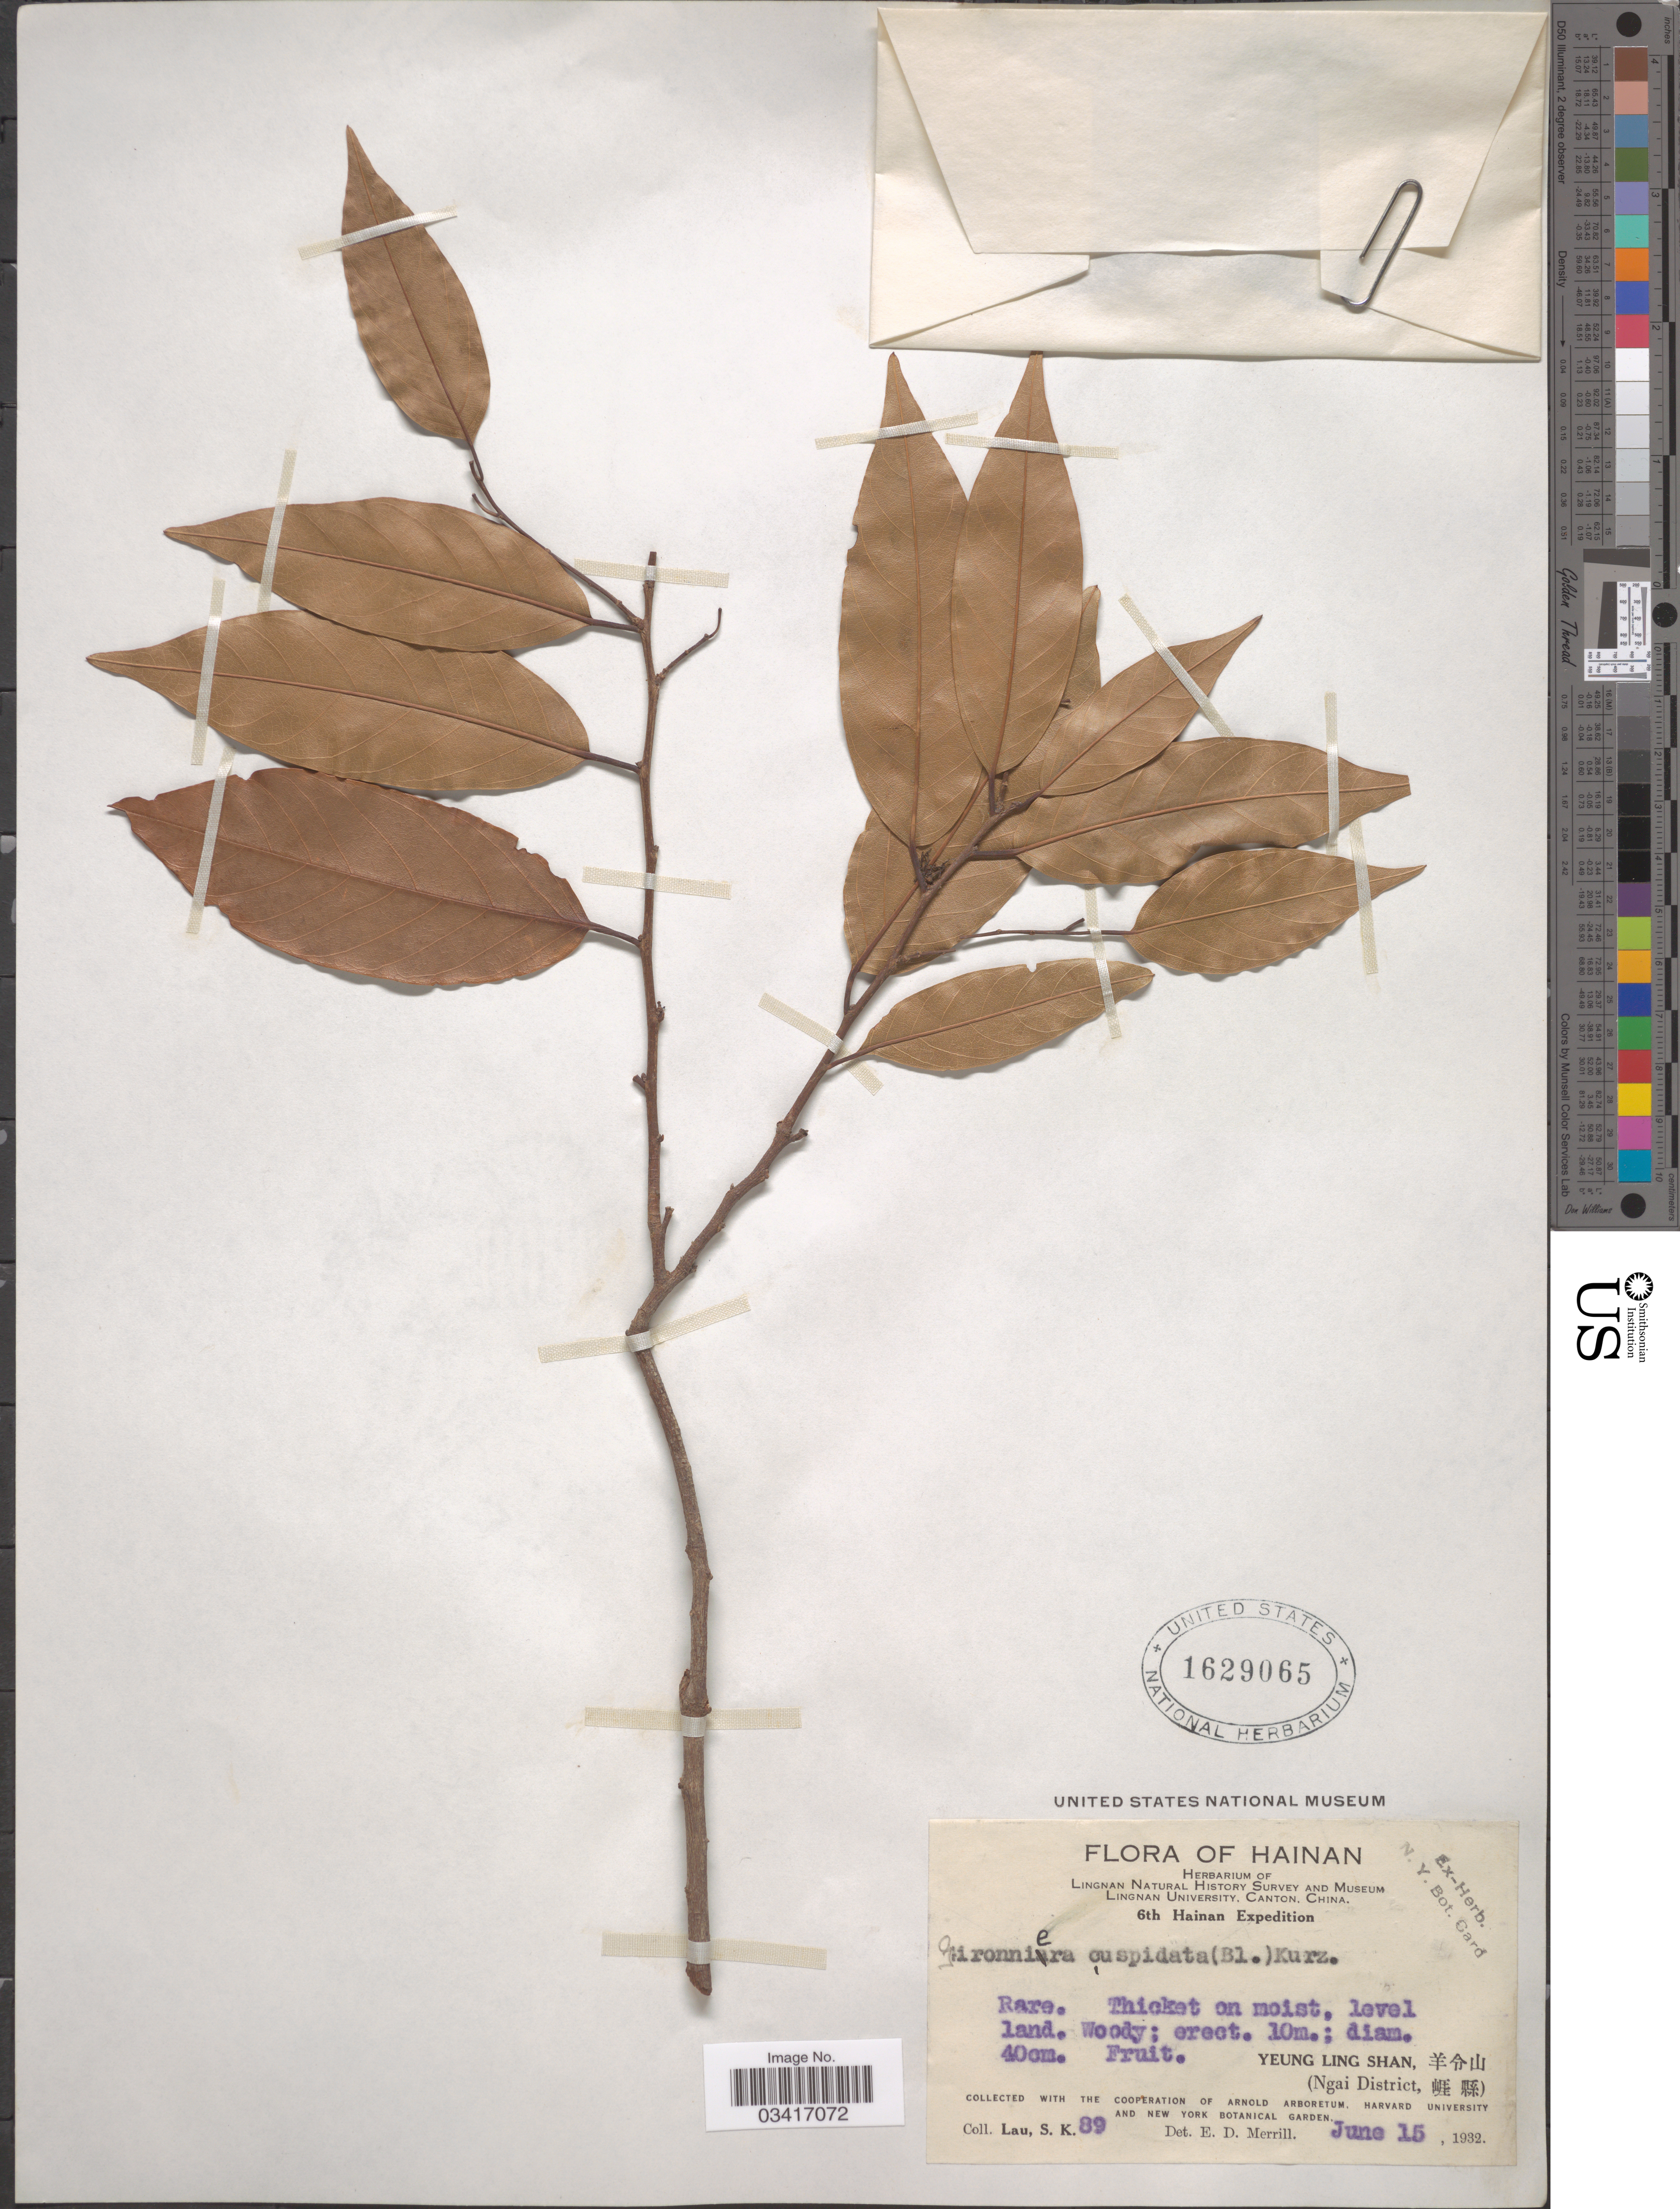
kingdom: Plantae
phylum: Tracheophyta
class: Magnoliopsida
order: Rosales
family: Cannabaceae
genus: Aphananthe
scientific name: Aphananthe cuspidata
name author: (Blume) Planch.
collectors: S. K. Lau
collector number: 89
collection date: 1932-06-15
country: China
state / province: Hainan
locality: Yeung Ling Shan. (Ngai District).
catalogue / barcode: US 1629065